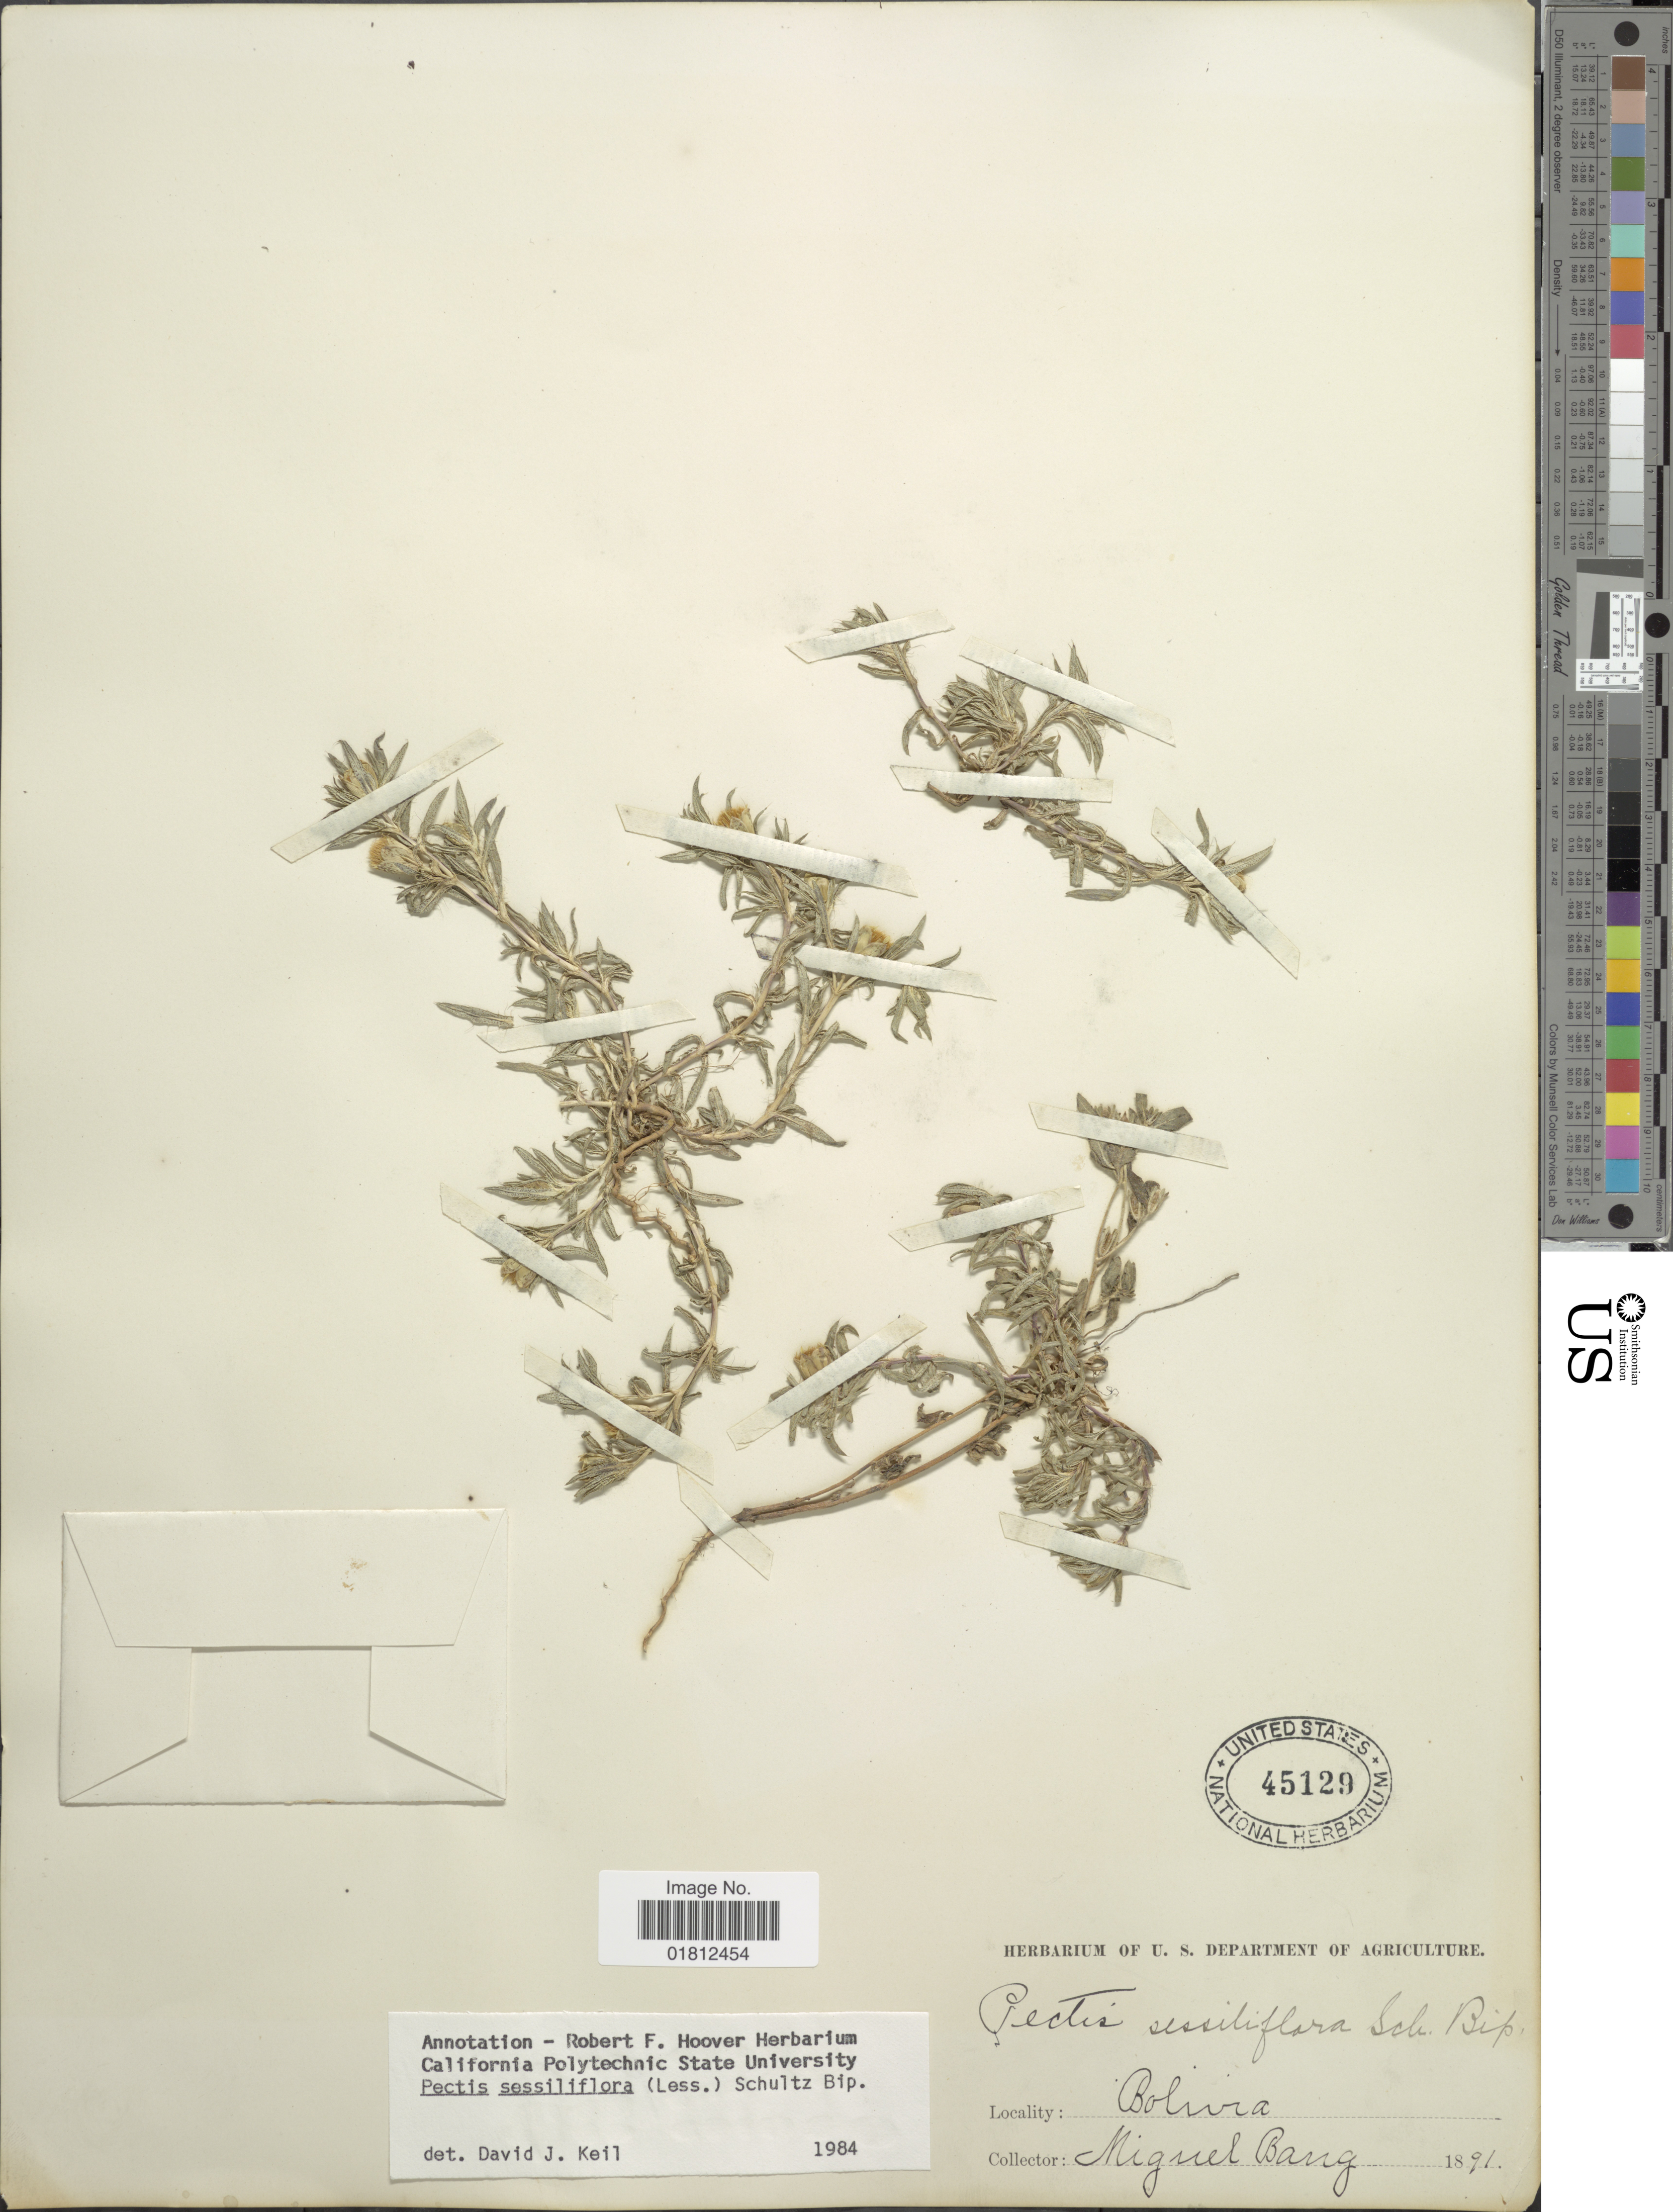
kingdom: Plantae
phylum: Tracheophyta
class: Magnoliopsida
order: Asterales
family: Asteraceae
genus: Pectis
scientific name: Pectis sessiliflora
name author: (Less.) Sch. Bip.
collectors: M. Bang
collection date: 1891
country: Bolivia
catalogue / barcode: US 45129